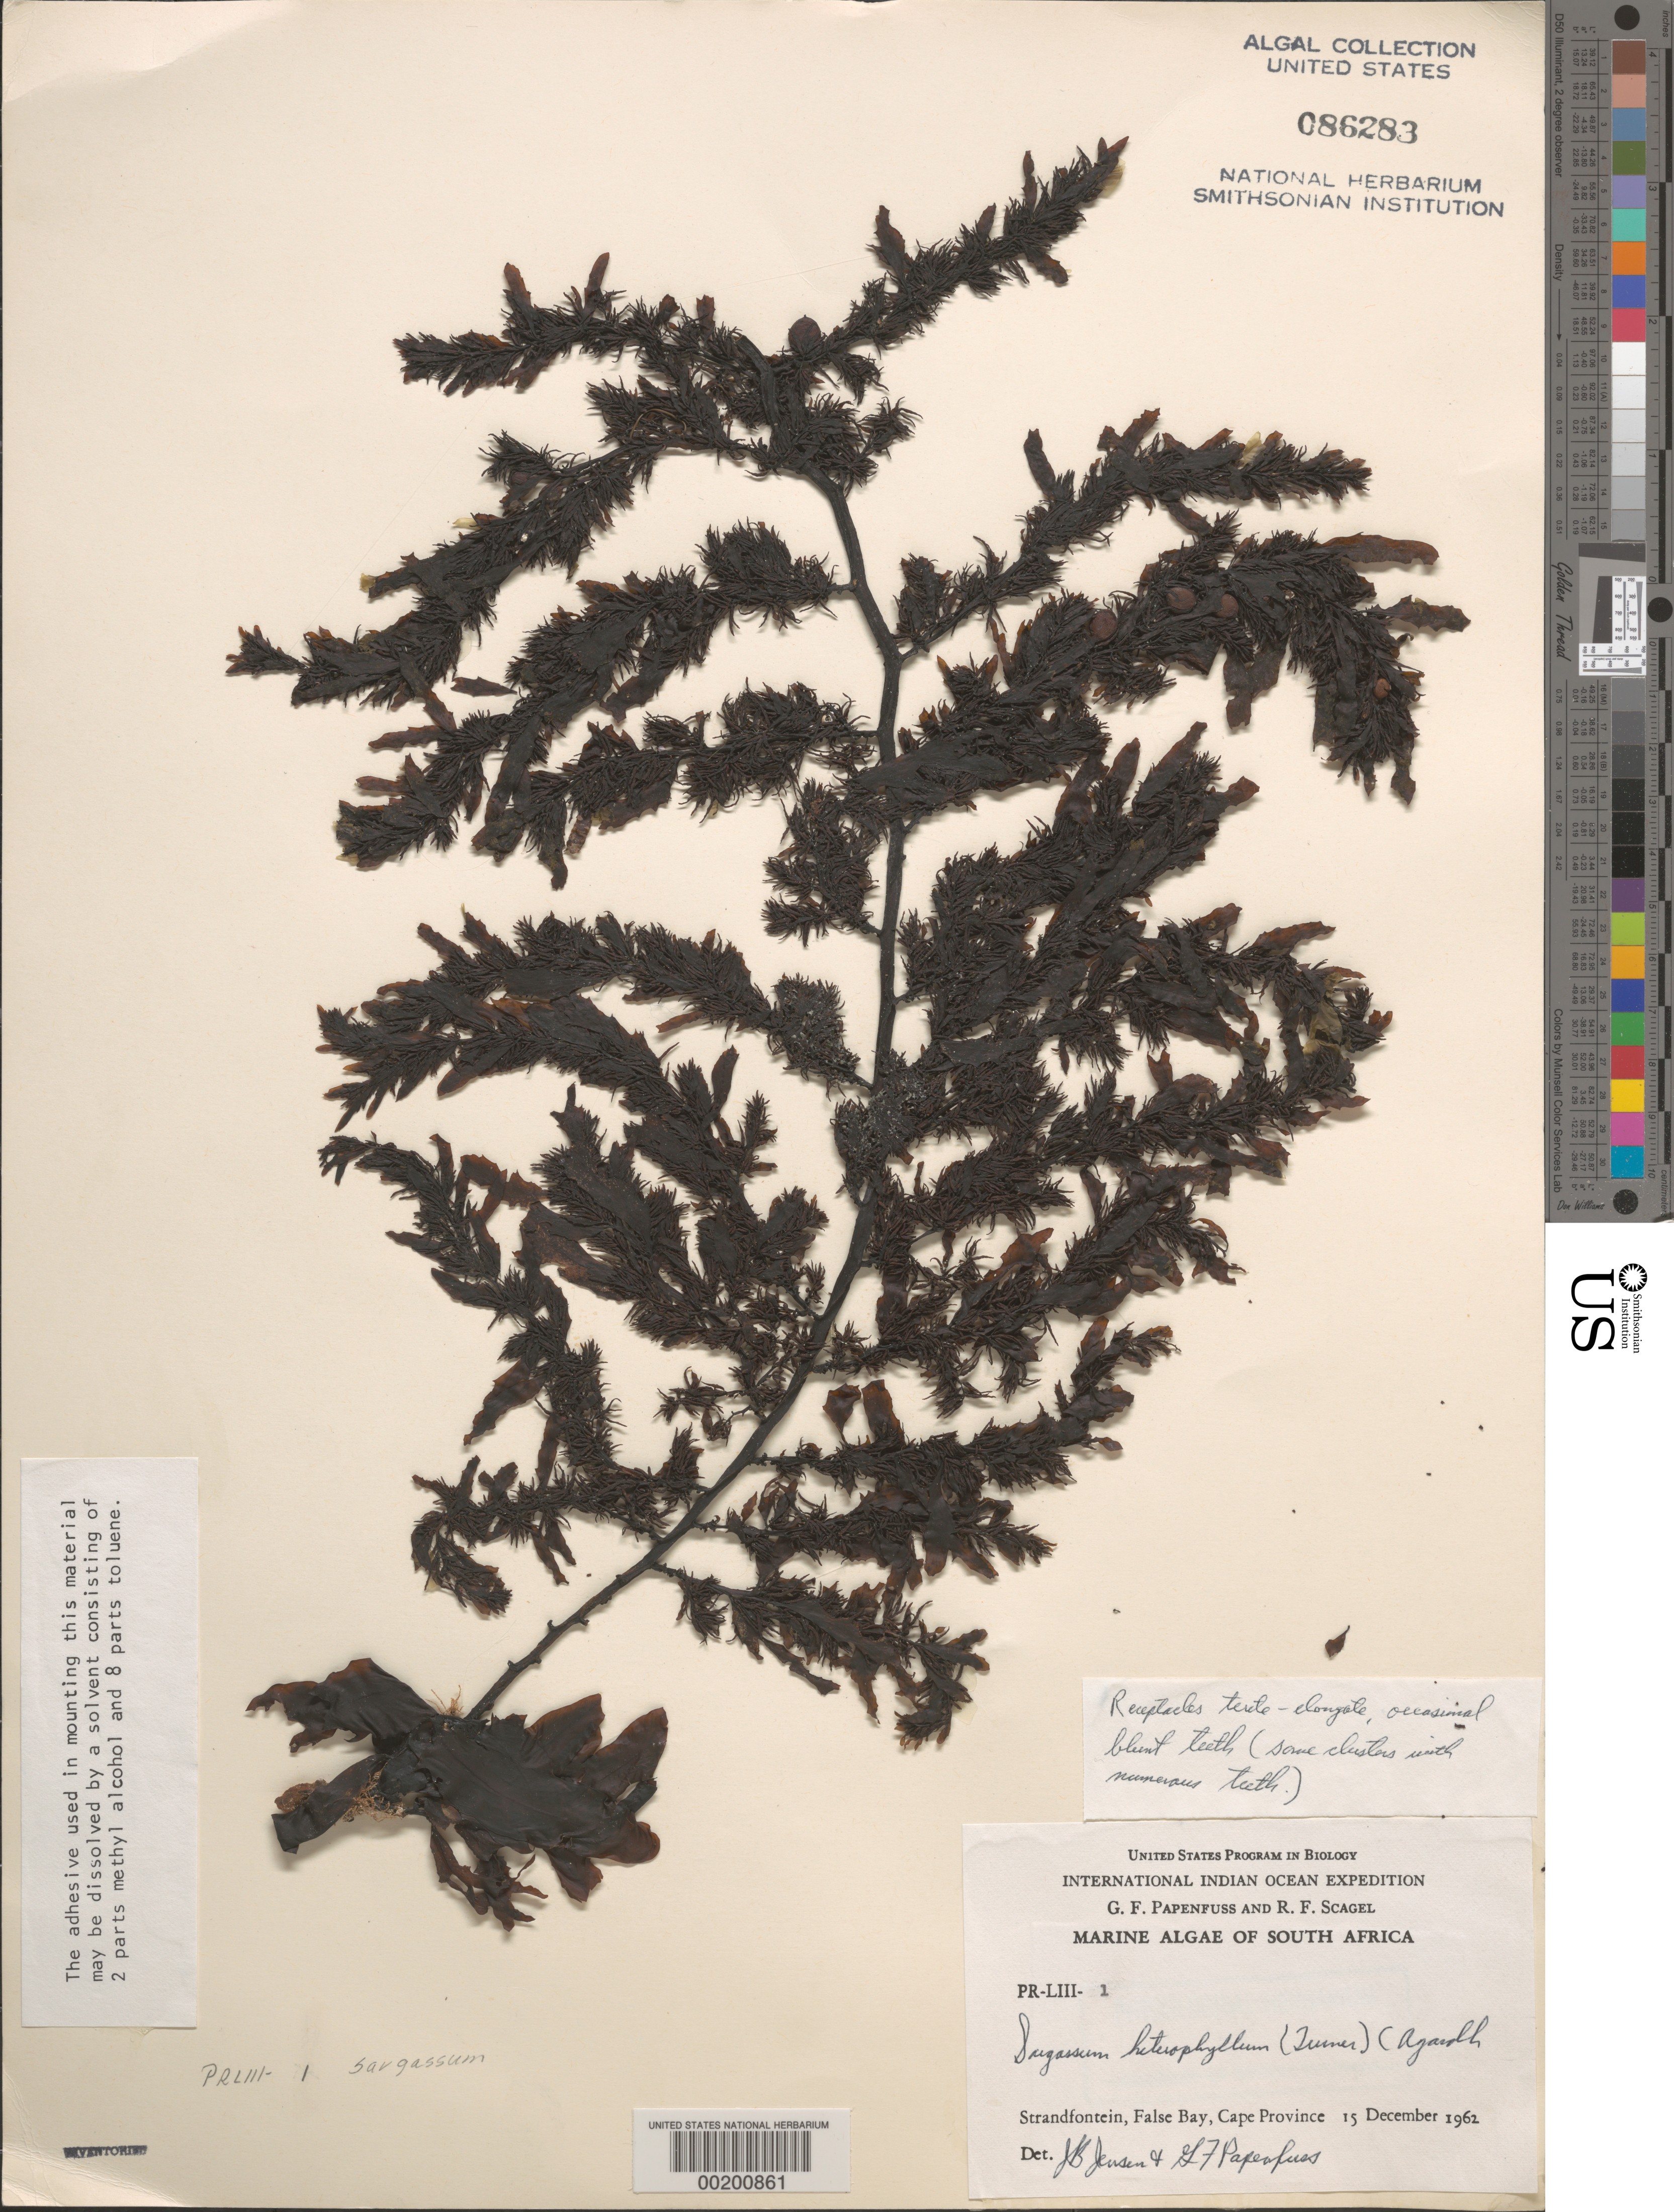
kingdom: Chromista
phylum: Ochrophyta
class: Phaeophyceae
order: Fucales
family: Sargassaceae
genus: Sargassum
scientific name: Sargassum incisifolium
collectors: G. Papenfuss & R. F. Scagel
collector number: PR-LIII-1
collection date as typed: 15 Dec 1962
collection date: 1962-12-15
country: South Africa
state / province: Western Cape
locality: Strandfontein, False Bay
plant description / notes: International Indian Ocean Expedition, 1962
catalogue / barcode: US 86283